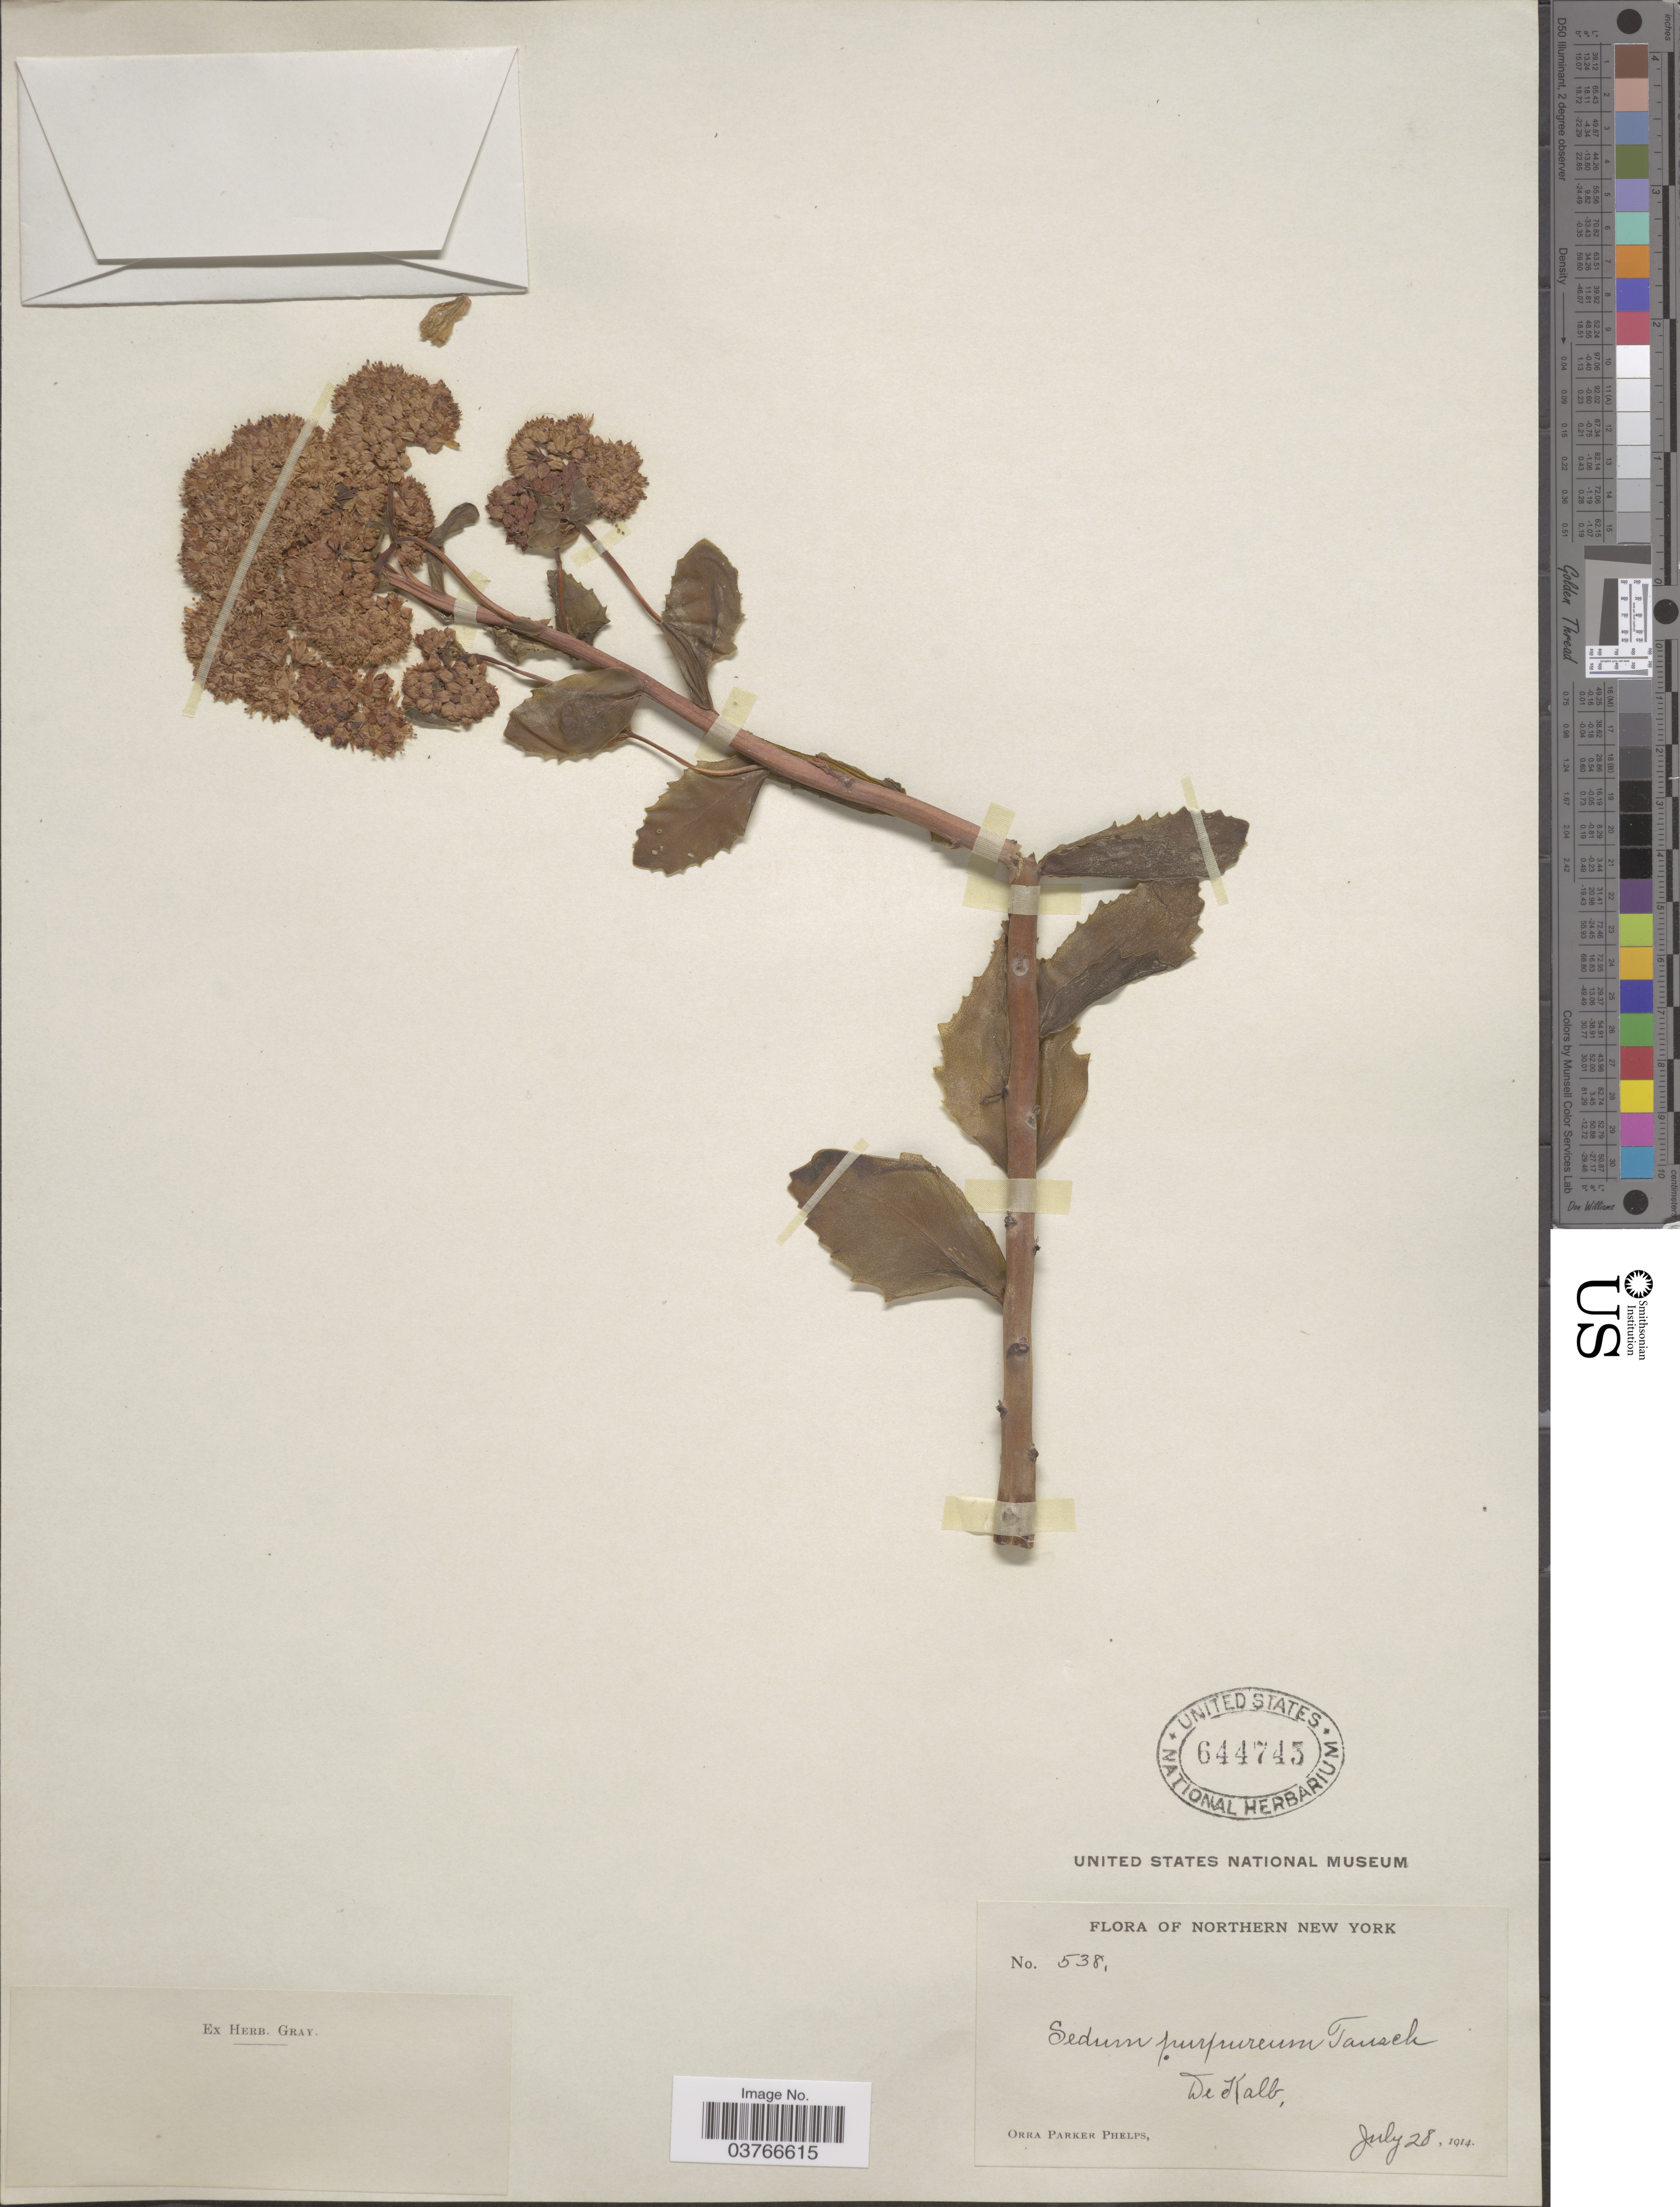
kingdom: Plantae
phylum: Tracheophyta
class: Magnoliopsida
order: Saxifragales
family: Crassulaceae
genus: Sedum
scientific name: Sedum purpureum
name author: (L.) Schult.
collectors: O. P. Phelps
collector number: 538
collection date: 1914-07-28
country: United States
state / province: New York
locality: Northern New York. De Kalb.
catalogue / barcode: US 644745